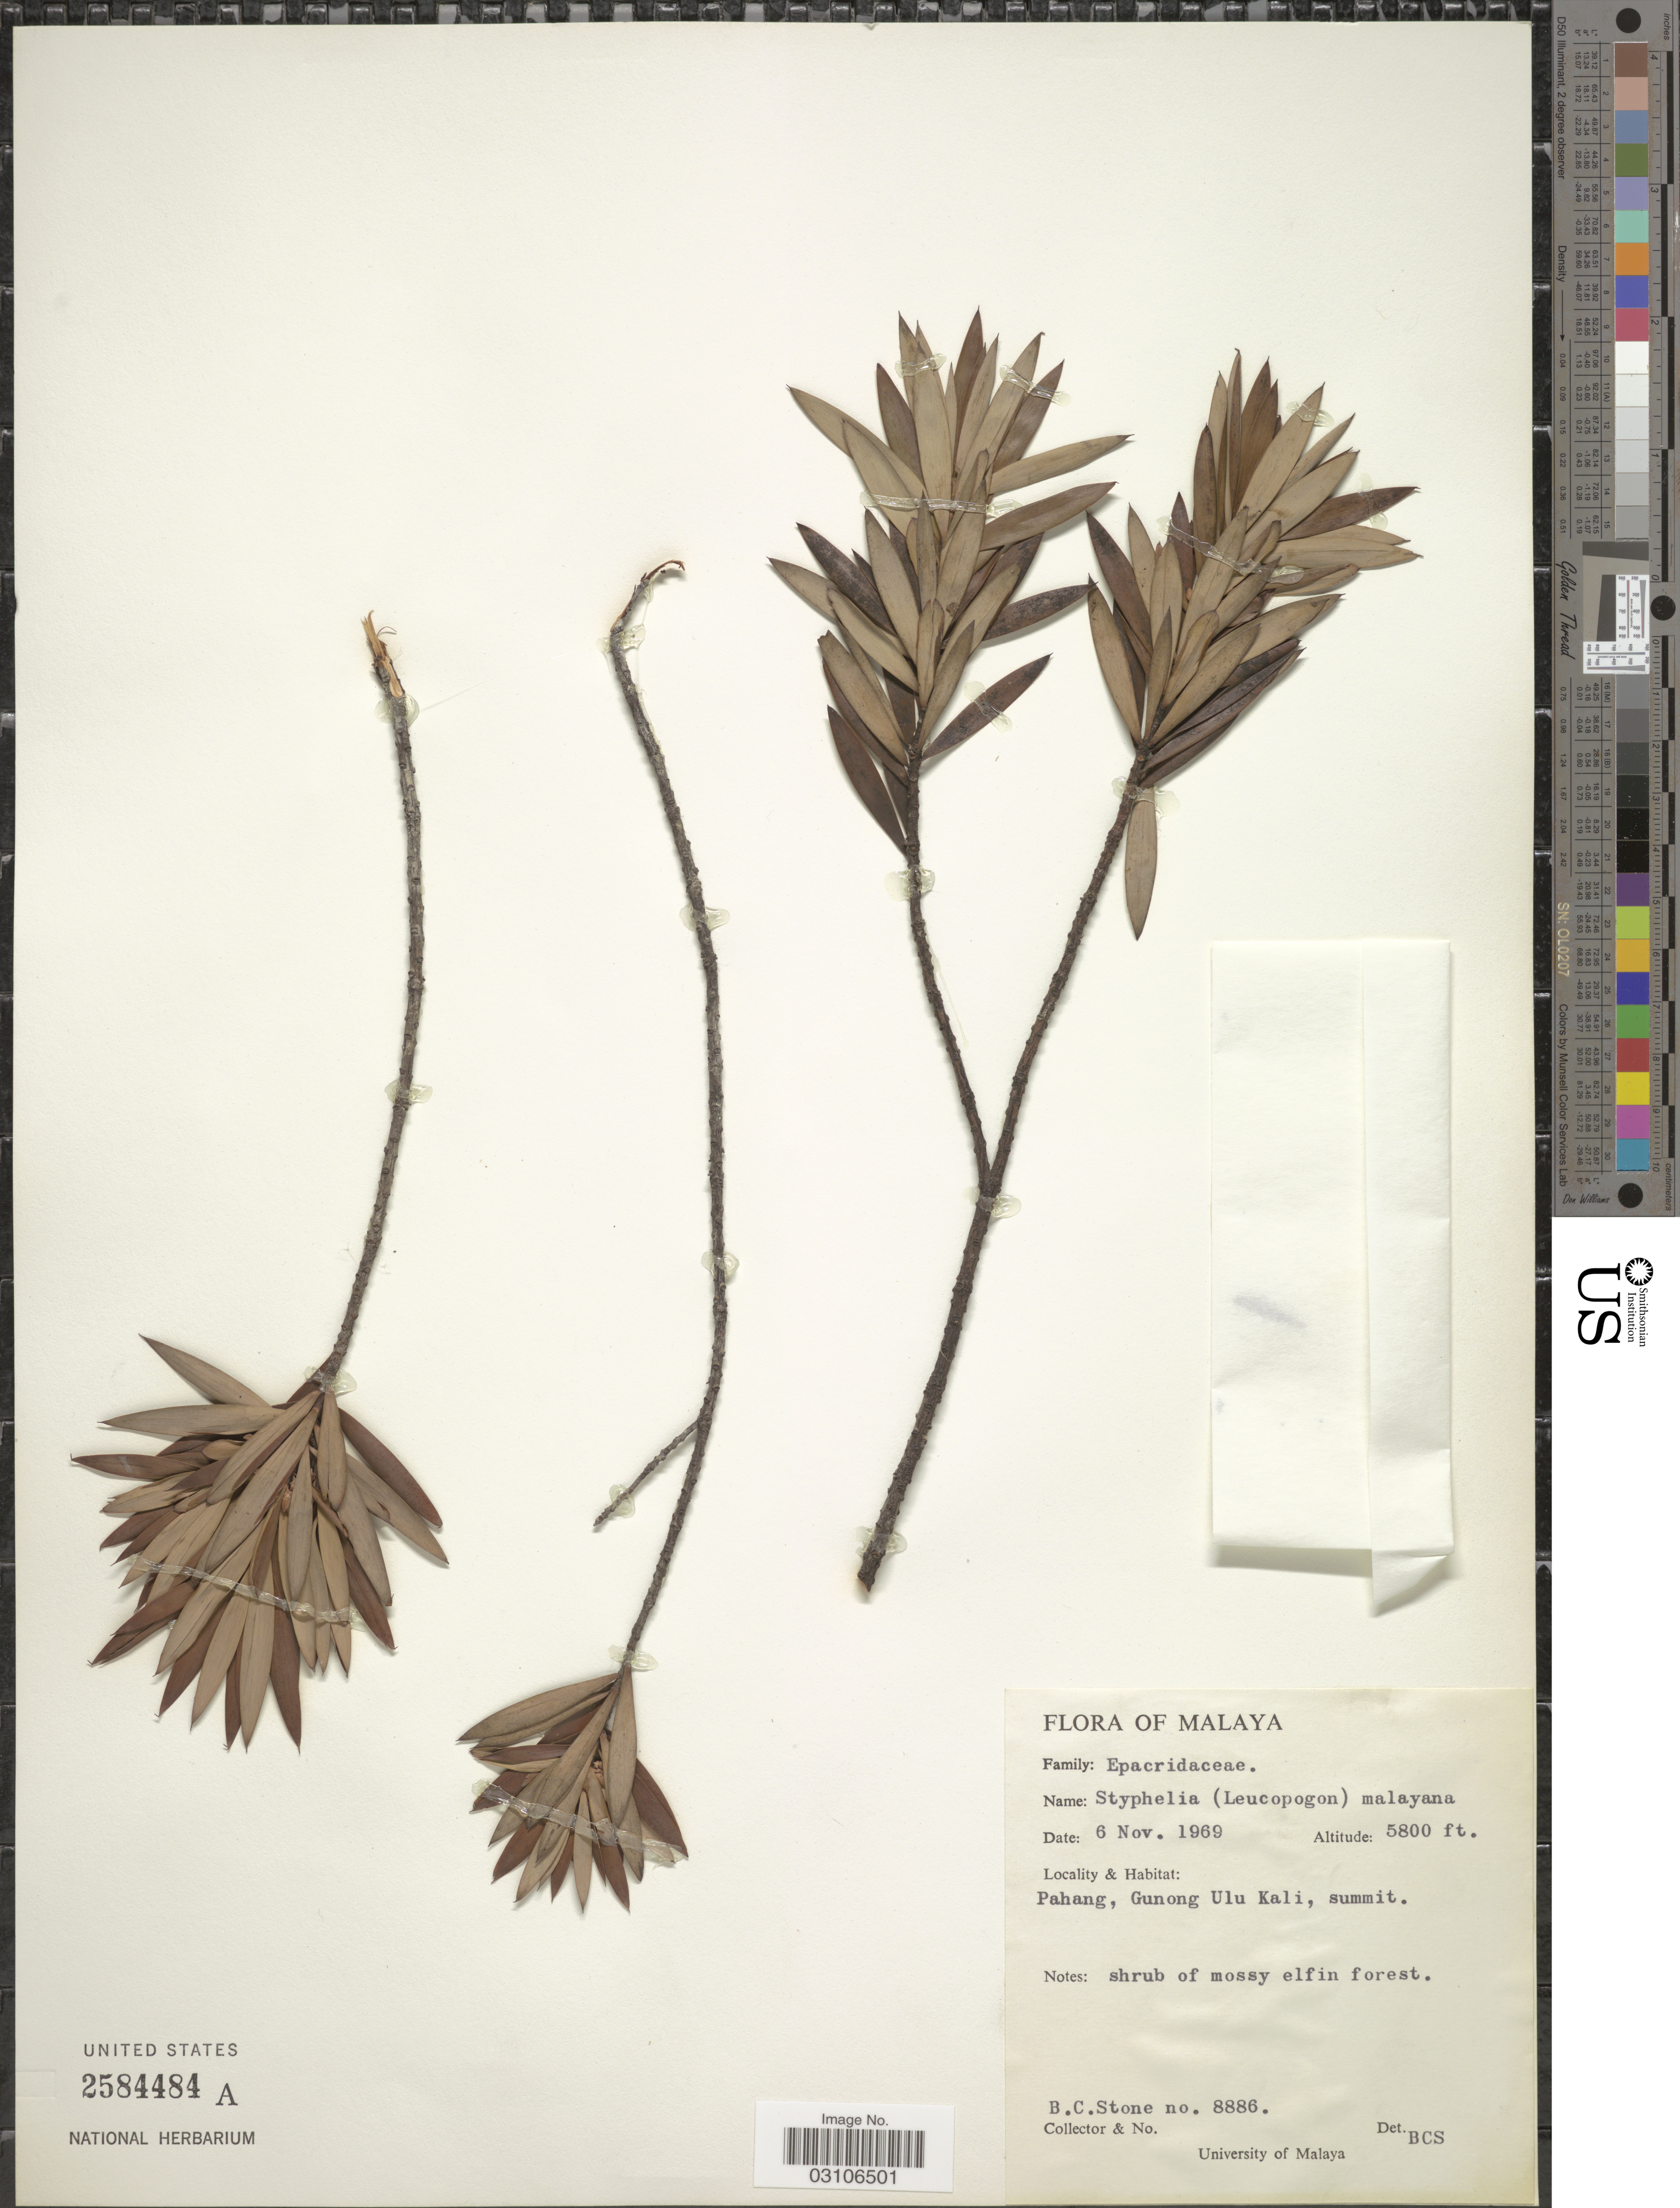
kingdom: Plantae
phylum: Tracheophyta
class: Magnoliopsida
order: Ericales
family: Ericaceae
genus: Styphelia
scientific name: Styphelia malayana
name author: (Jack) Spr.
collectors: B. C. Stone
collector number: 8886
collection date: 1969-11-06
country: Malaysia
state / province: Pahang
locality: Malaya. Gunong Ulu Kali, summit.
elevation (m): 1768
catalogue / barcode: US 2584484A